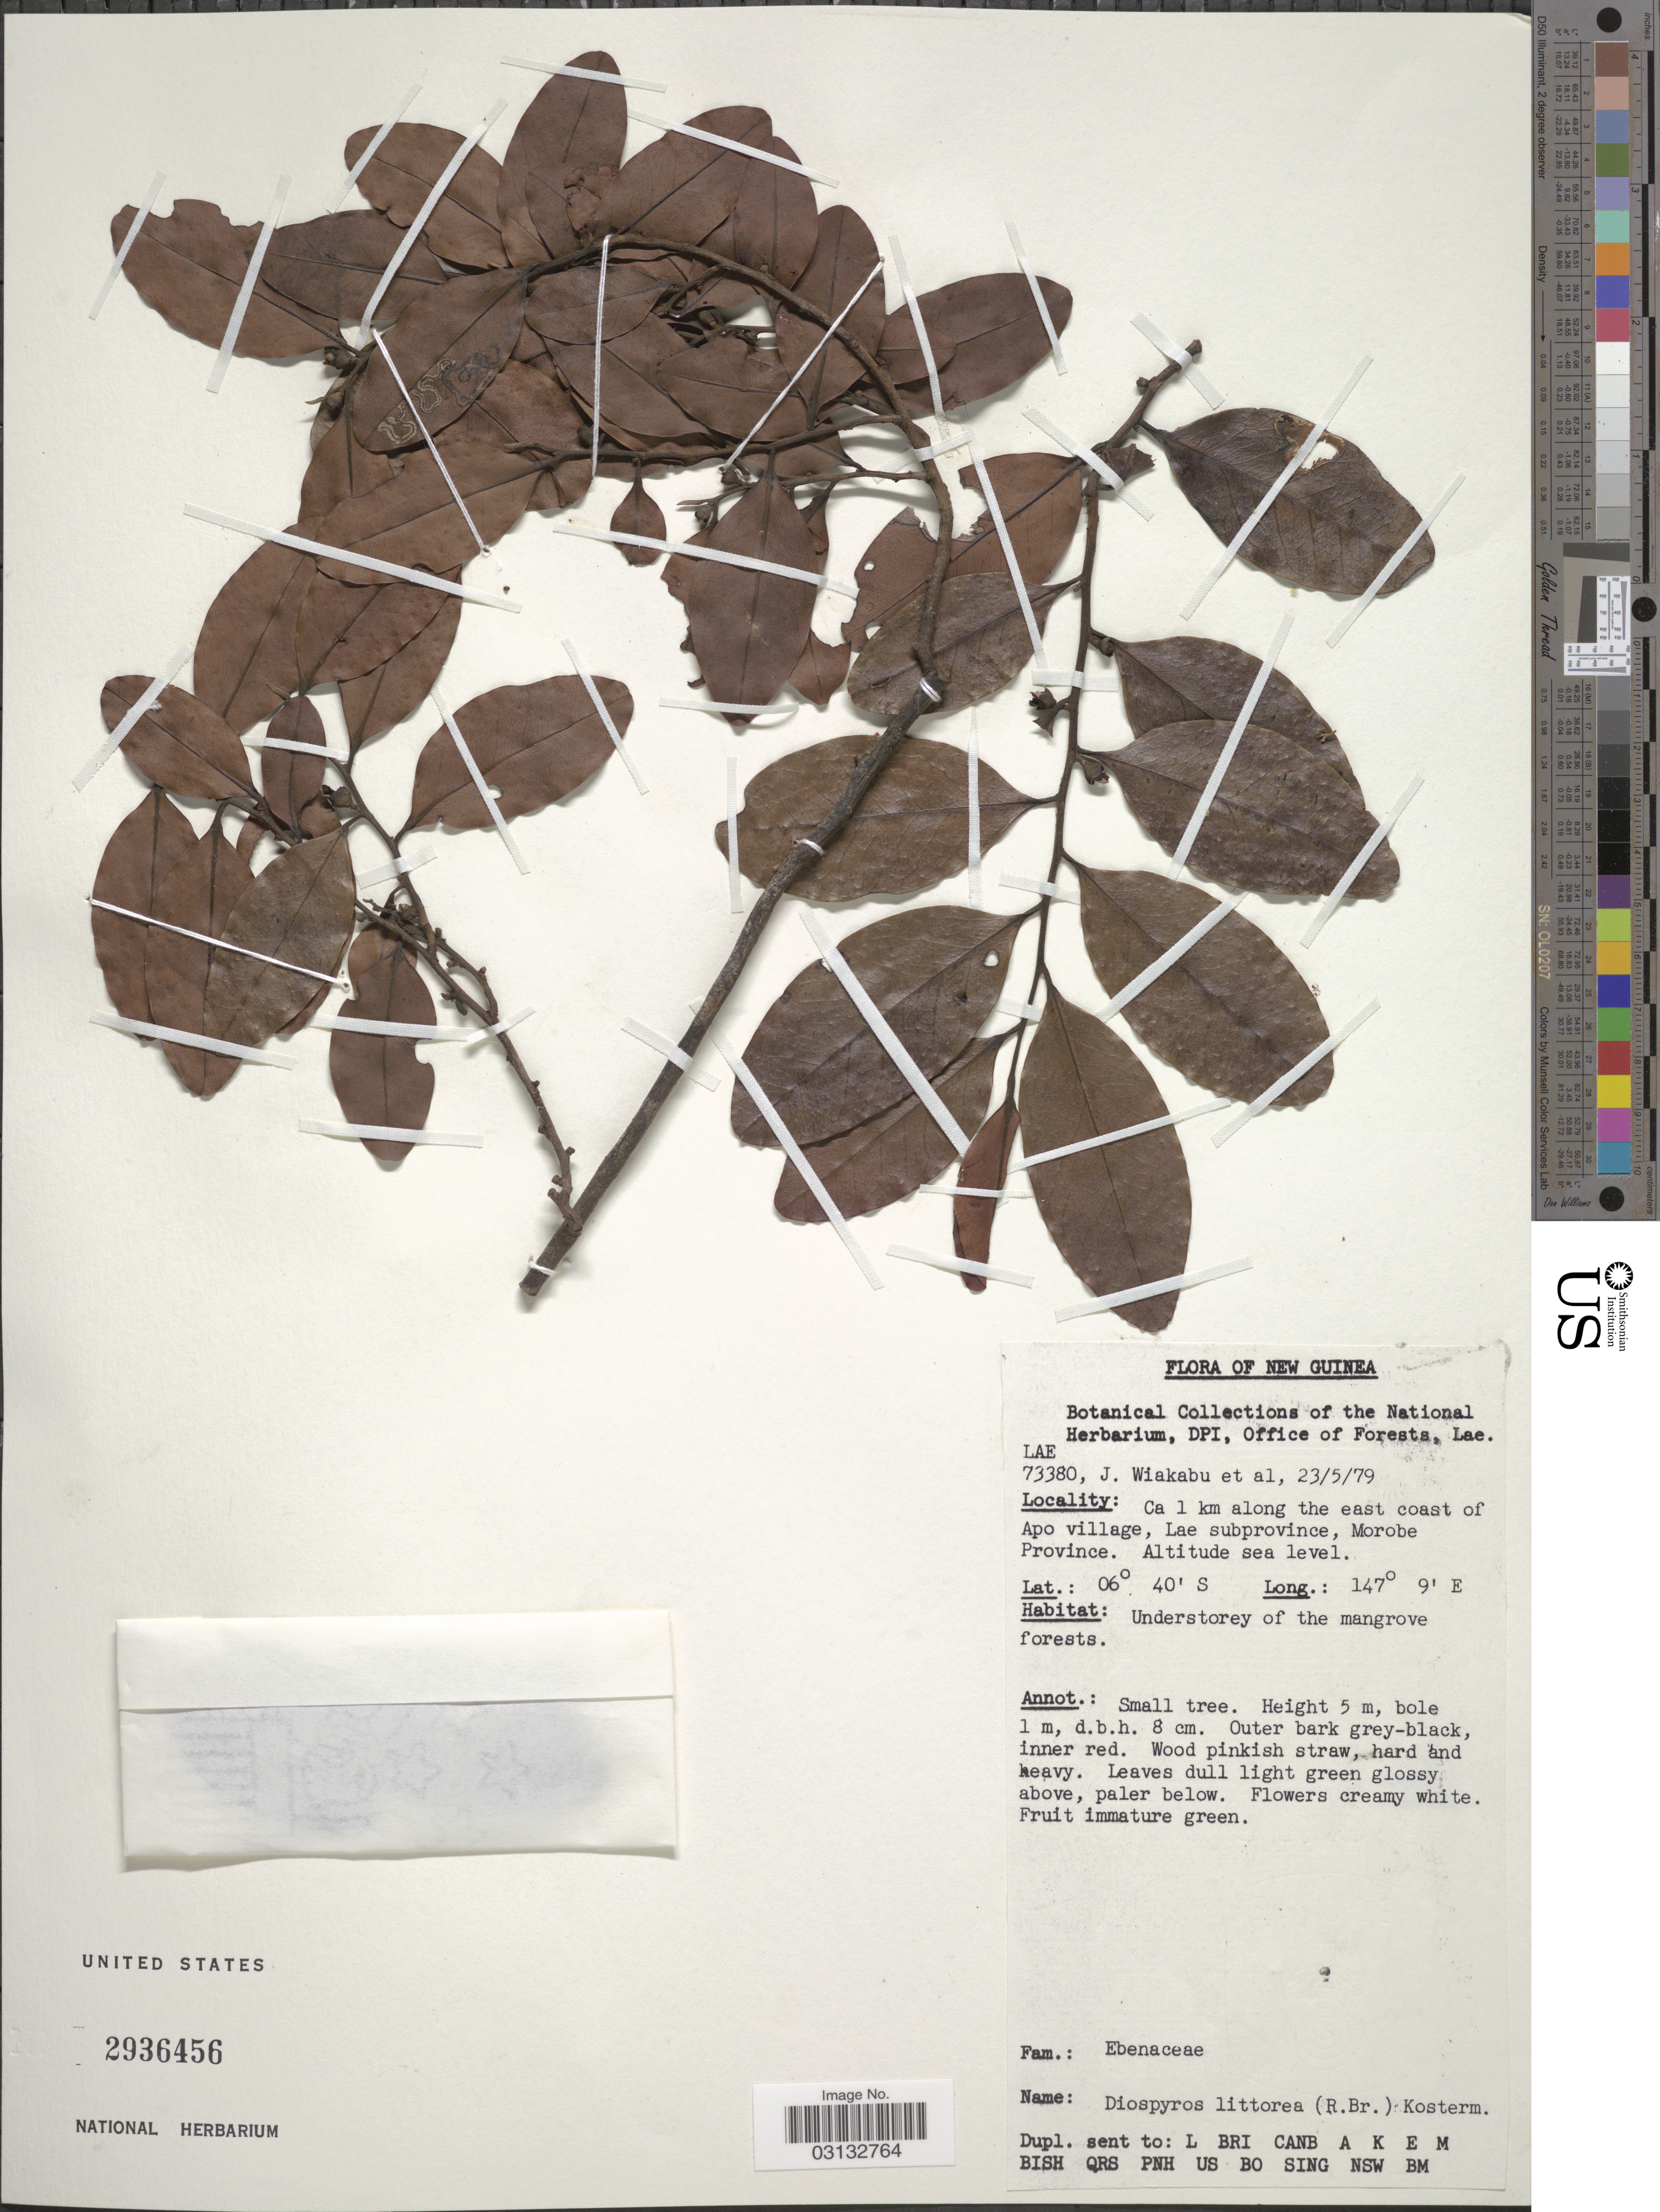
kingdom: Plantae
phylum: Tracheophyta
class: Magnoliopsida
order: Ericales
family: Ebenaceae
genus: Diospyros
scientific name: Diospyros littorea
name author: (R. Br.) Kosterm.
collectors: J. Wiakabu & et al.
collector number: LAE73380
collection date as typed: Transcribed d/m/y: 23/5/79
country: Papua New Guinea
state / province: Morobe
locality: Ca 1 km along the east coast of Apo village, Lae subprovince, Morobe Province.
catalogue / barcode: US 2936456